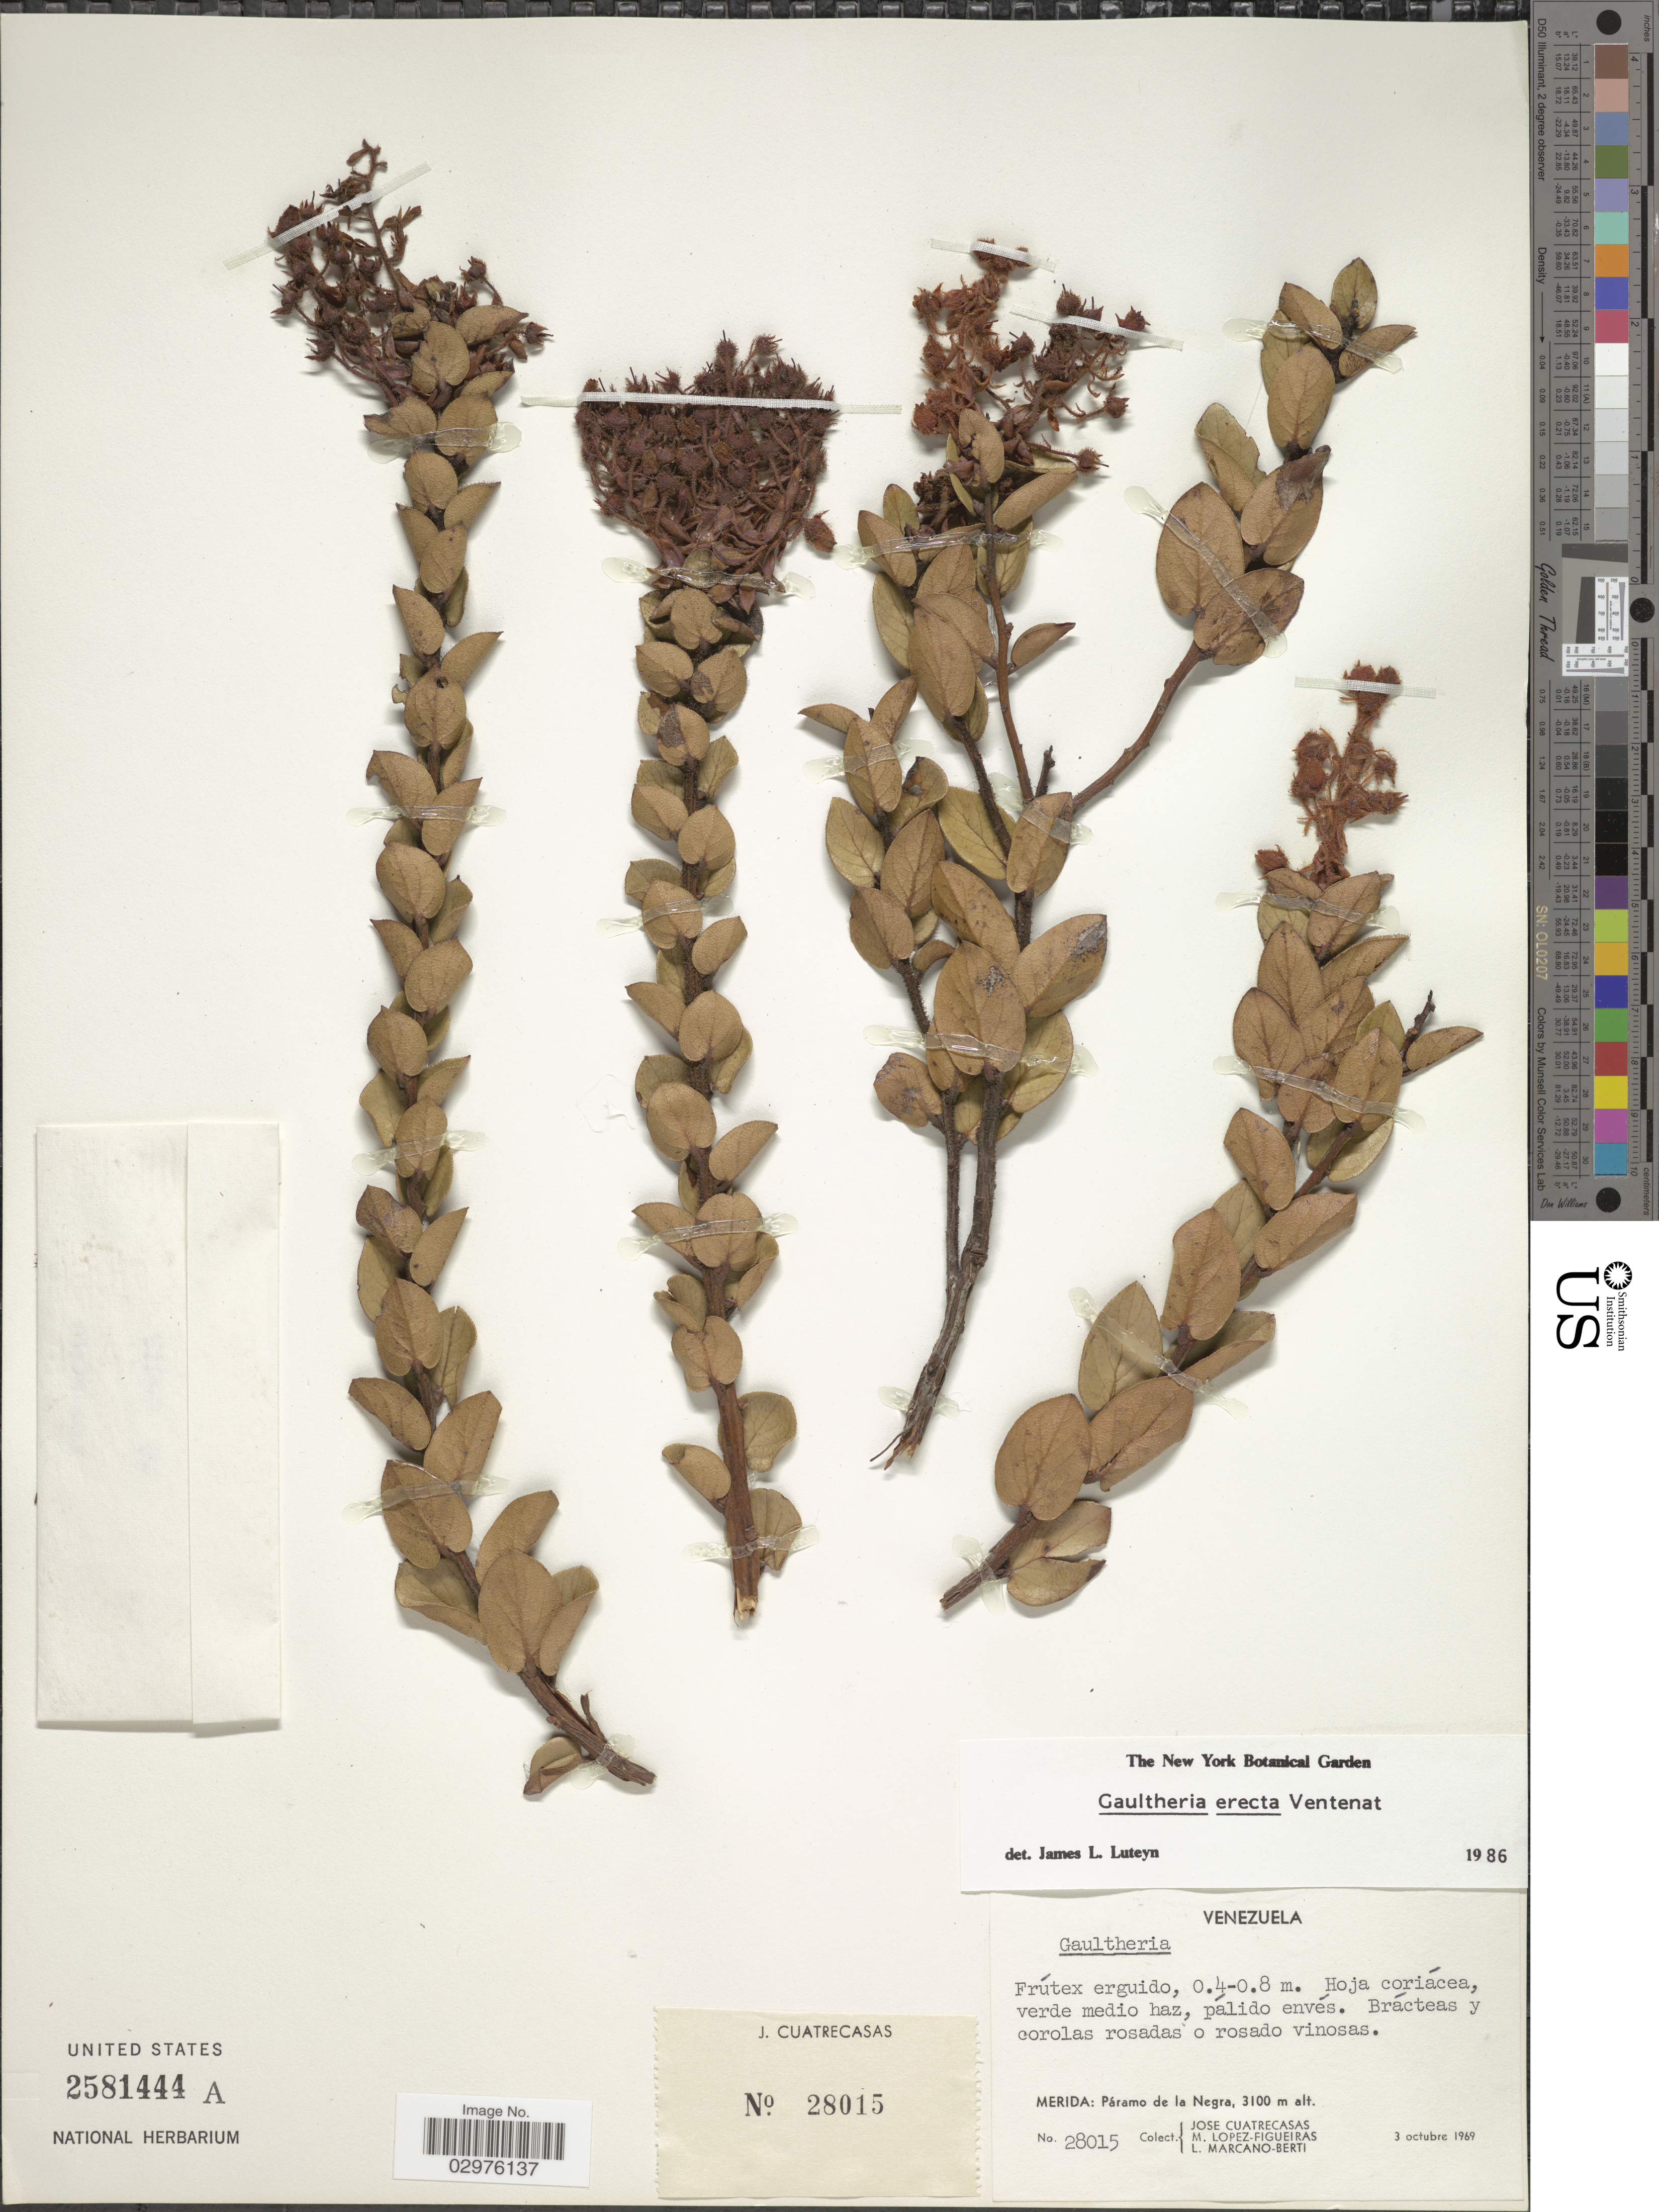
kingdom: Plantae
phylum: Tracheophyta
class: Magnoliopsida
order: Ericales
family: Ericaceae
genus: Gaultheria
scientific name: Gaultheria erecta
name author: Vent.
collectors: J. Cuatrecasas, M. López Figueiras & L. Marcano-Berti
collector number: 28015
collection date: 1969-10-03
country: Venezuela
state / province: Mérida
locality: Merida: Páramo de la Negra.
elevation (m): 3100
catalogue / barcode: US 2581444A